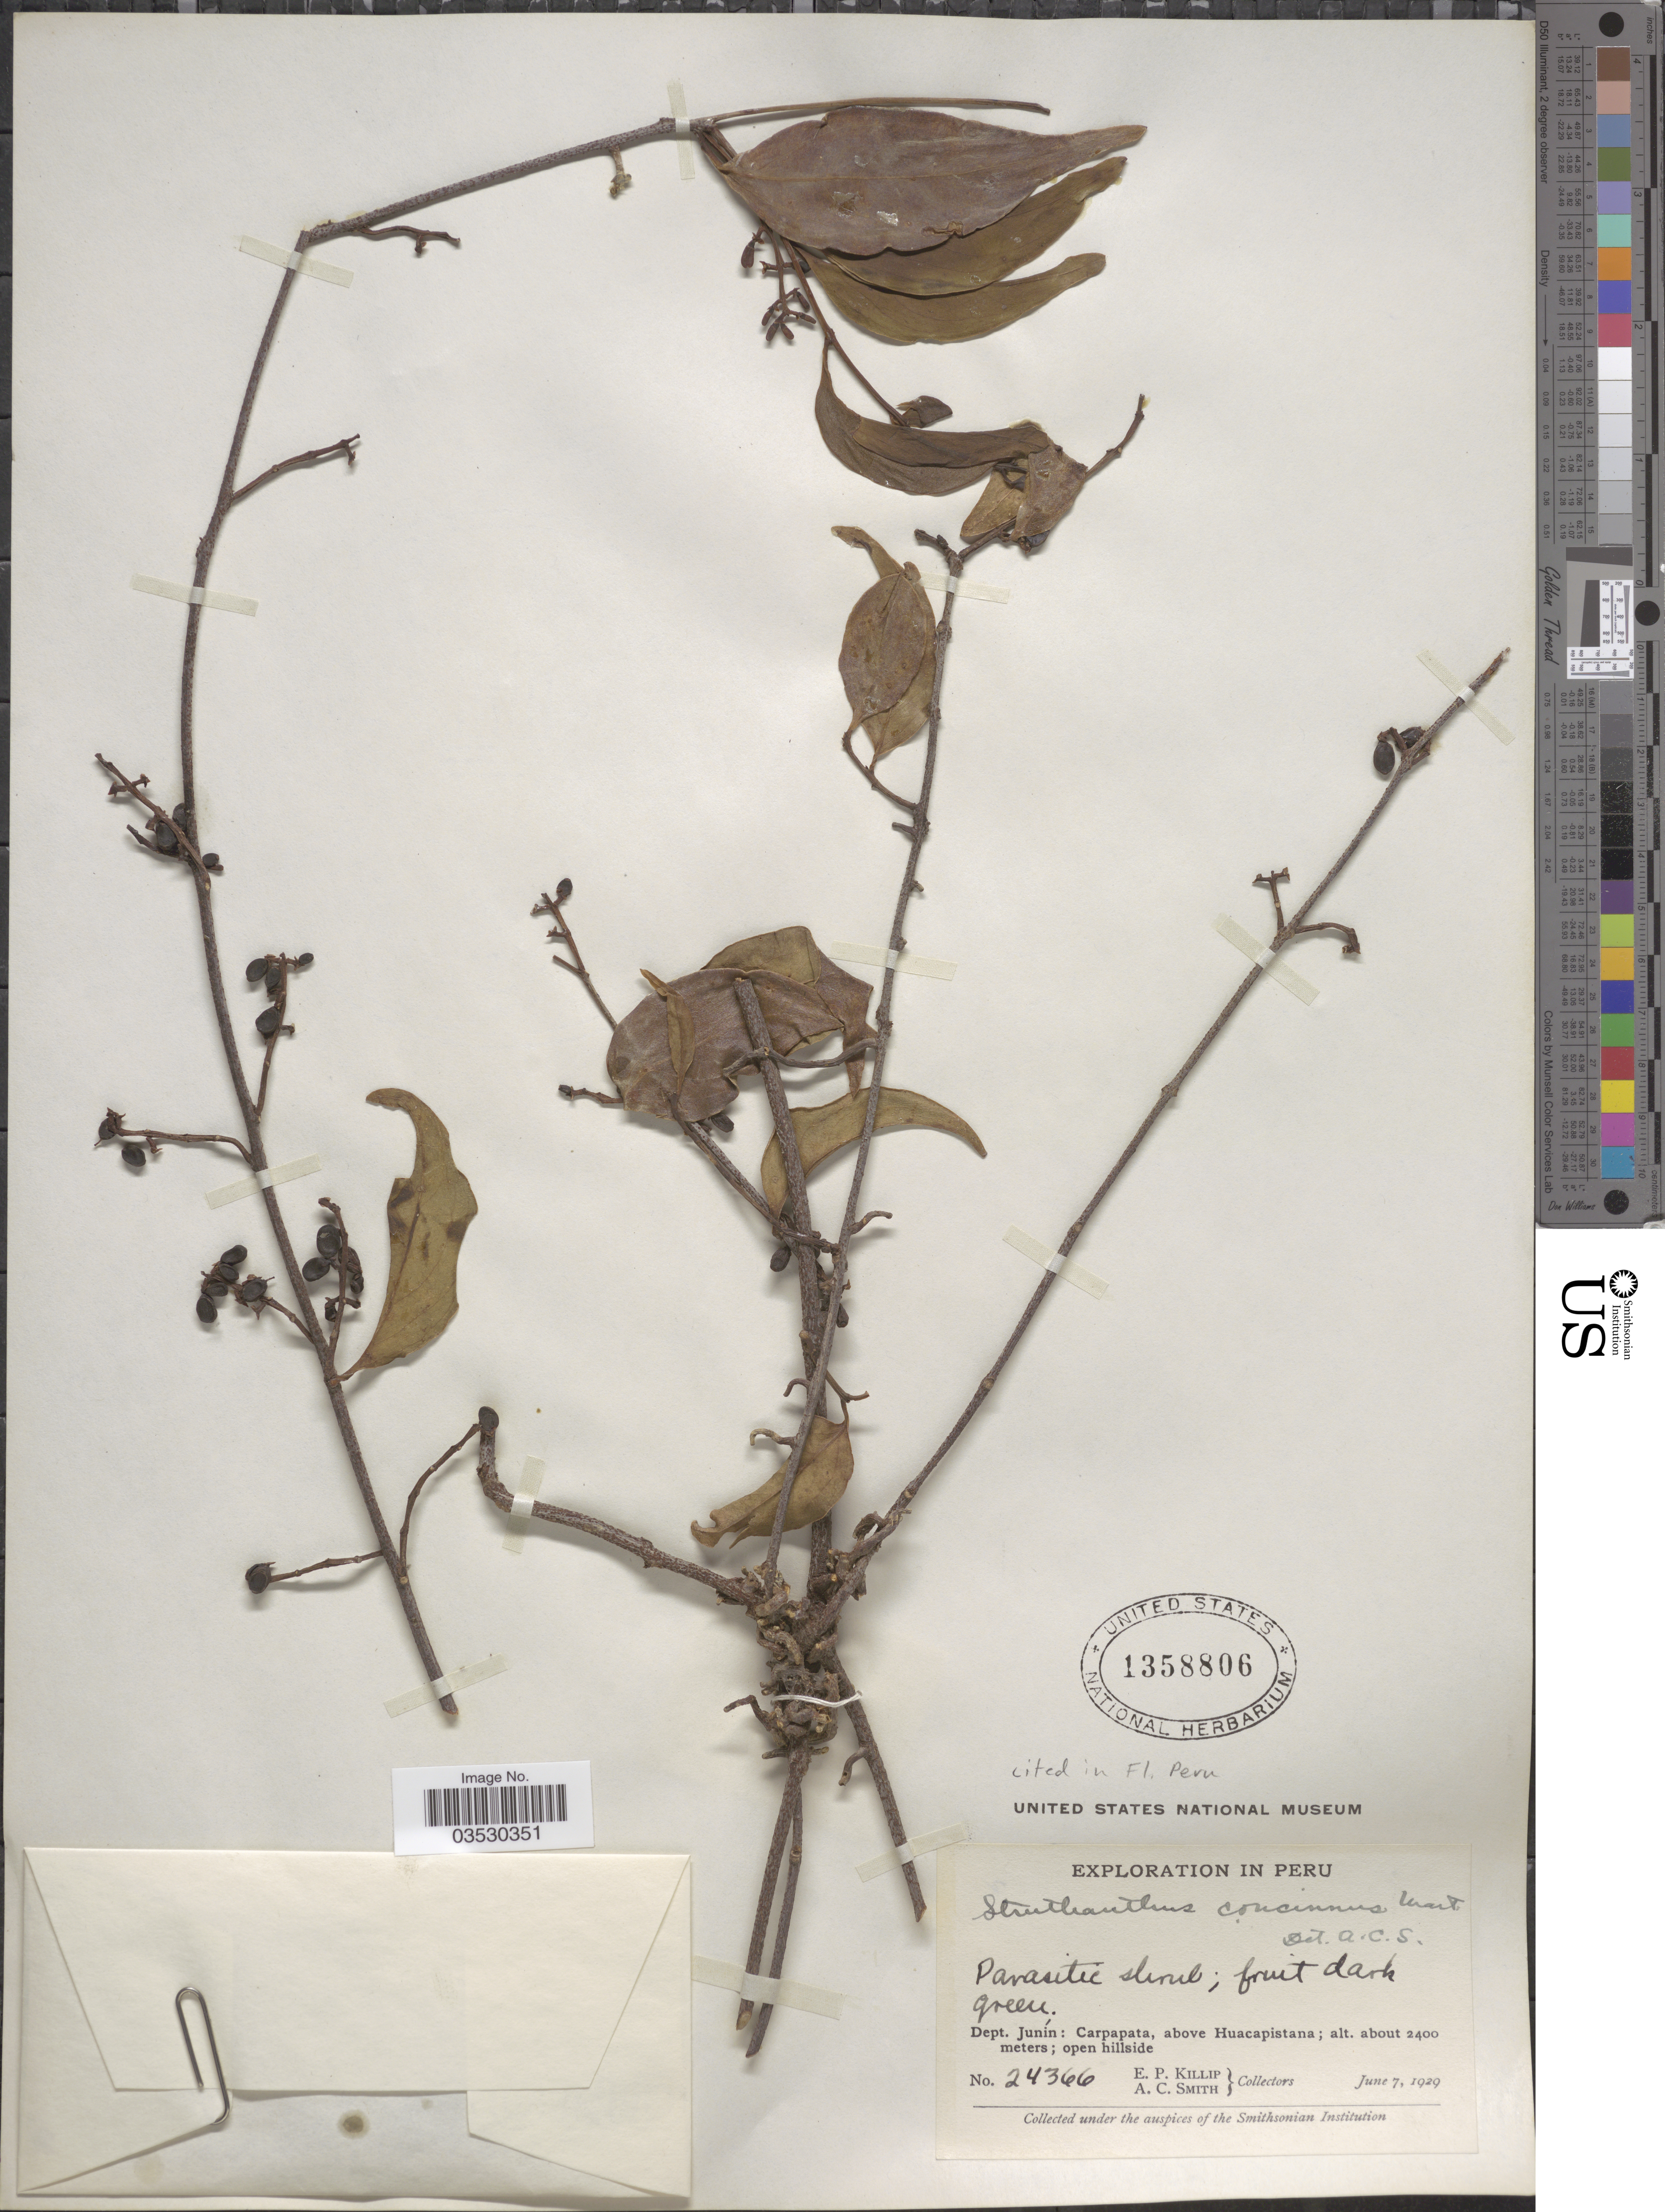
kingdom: Plantae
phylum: Tracheophyta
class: Magnoliopsida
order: Santalales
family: Loranthaceae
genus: Struthanthus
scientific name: Struthanthus concinnus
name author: Mart.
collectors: E. P. Killip & A. C. Smith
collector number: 24366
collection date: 1929-06-07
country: Peru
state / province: Junín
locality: Dept. Junín: Carpapata, above Huacapistana.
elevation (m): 2400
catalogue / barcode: US 1358806